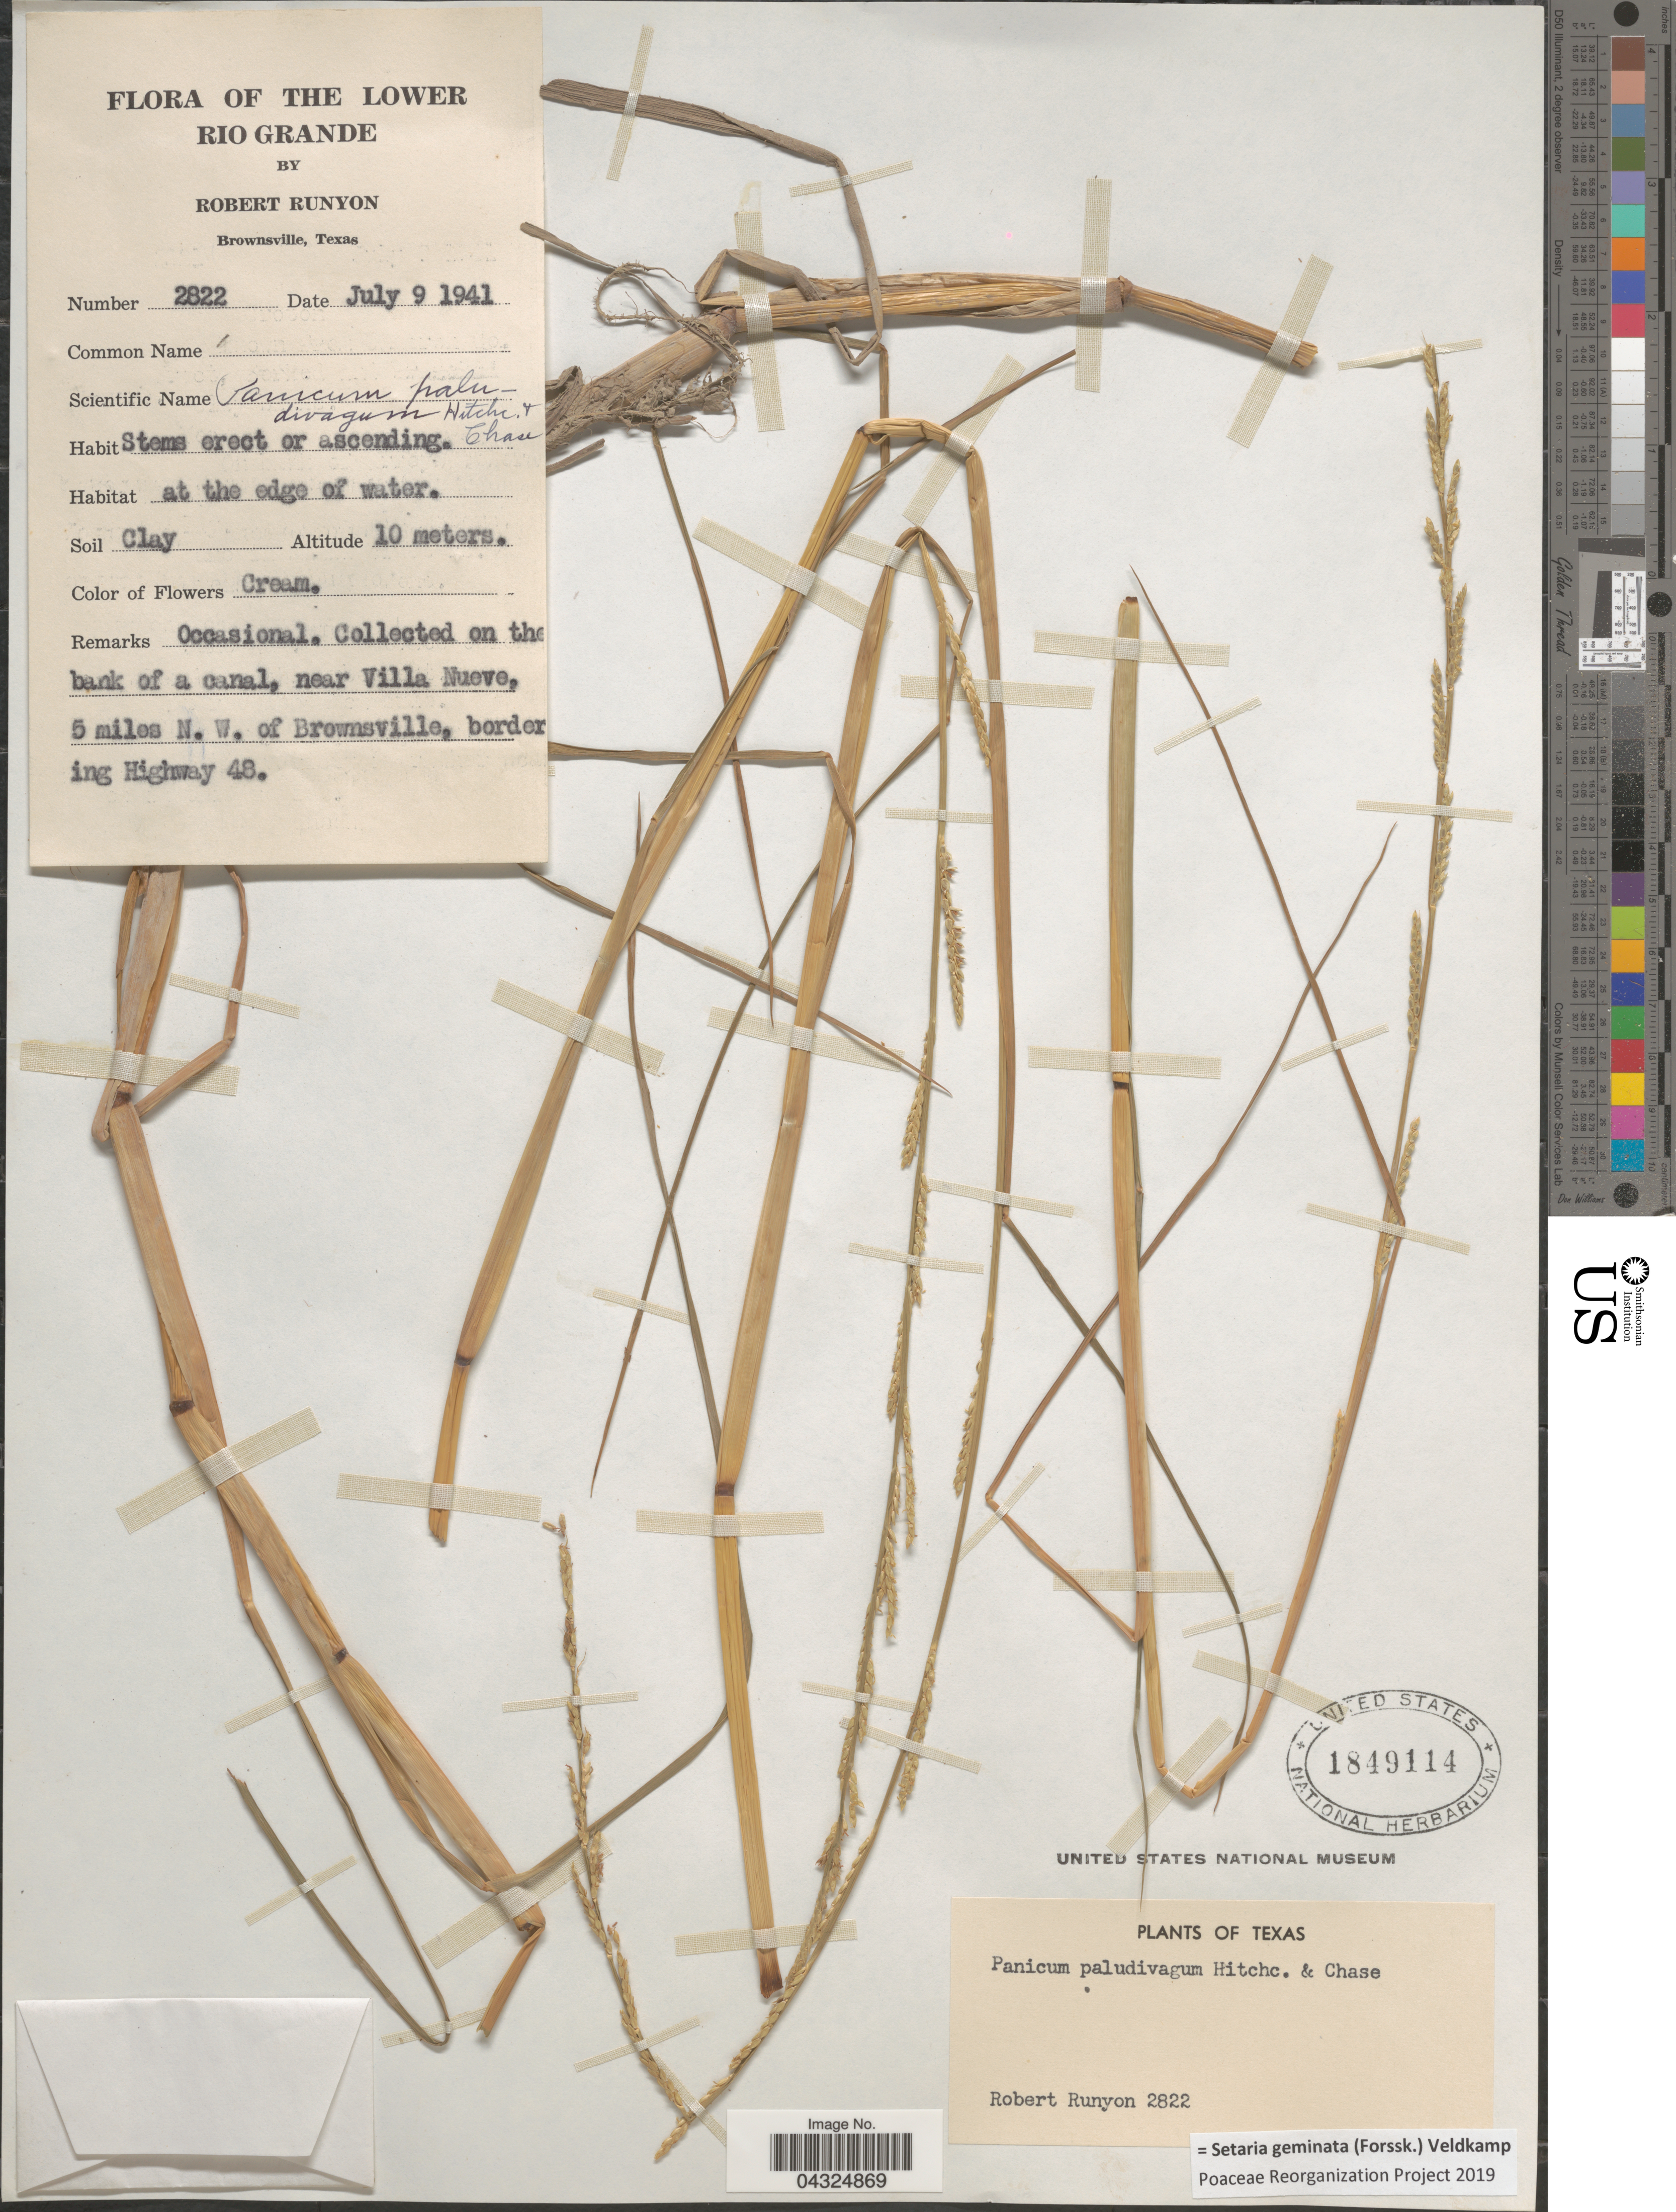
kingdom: Plantae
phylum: Tracheophyta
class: Liliopsida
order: Poales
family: Poaceae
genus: Setaria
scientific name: Setaria geminata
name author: (Forssk.) Veldkamp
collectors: R. Runyon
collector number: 2822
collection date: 1941-07-09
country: United States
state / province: Texas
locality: The Lower Rio Grande. At the edge of water. Soil Clay. Occasional. On the bank of a canal, near Villa Nueve, 5 miles N.W. of Brownsville, bordering Highway 48.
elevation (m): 10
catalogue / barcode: US 1849114